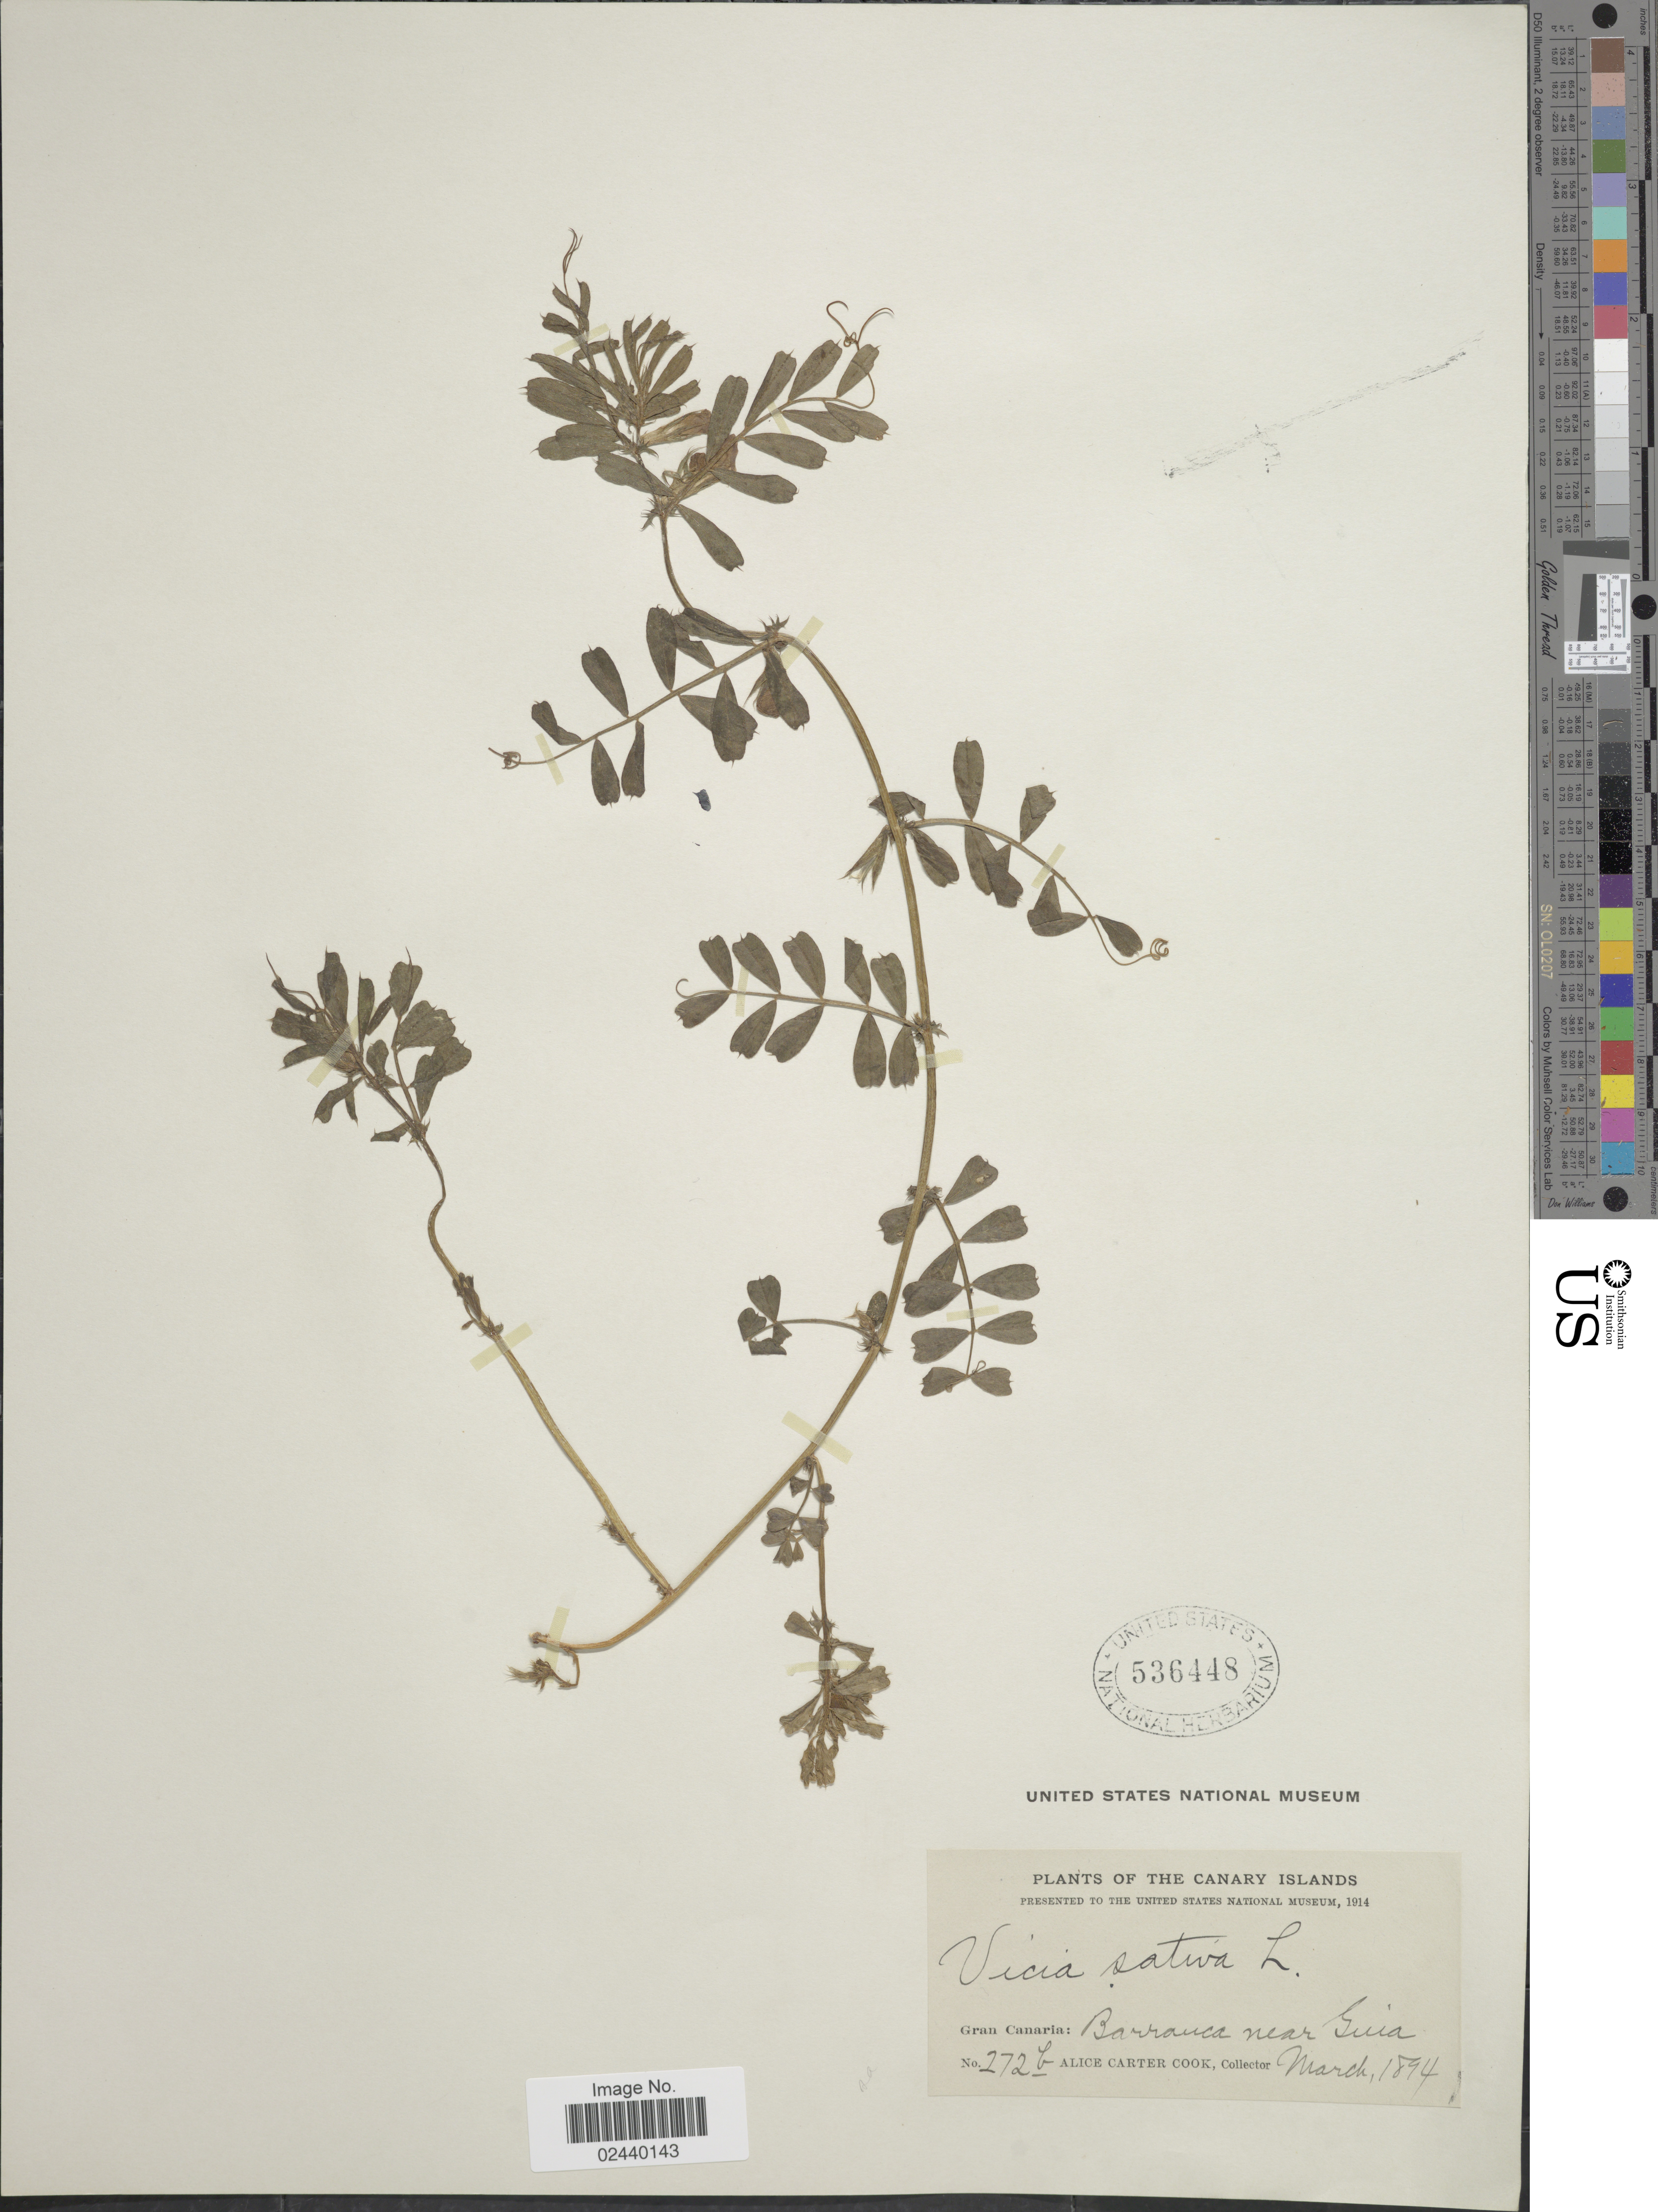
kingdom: Plantae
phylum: Tracheophyta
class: Magnoliopsida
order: Fabales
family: Fabaceae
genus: Vicia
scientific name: Vicia sativa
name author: L.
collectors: Alice C. Cook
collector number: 272b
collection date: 1894-03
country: Spain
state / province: Canarias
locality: The Canary Islands, Gran Canaria: Barranca near Guia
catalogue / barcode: US 536448